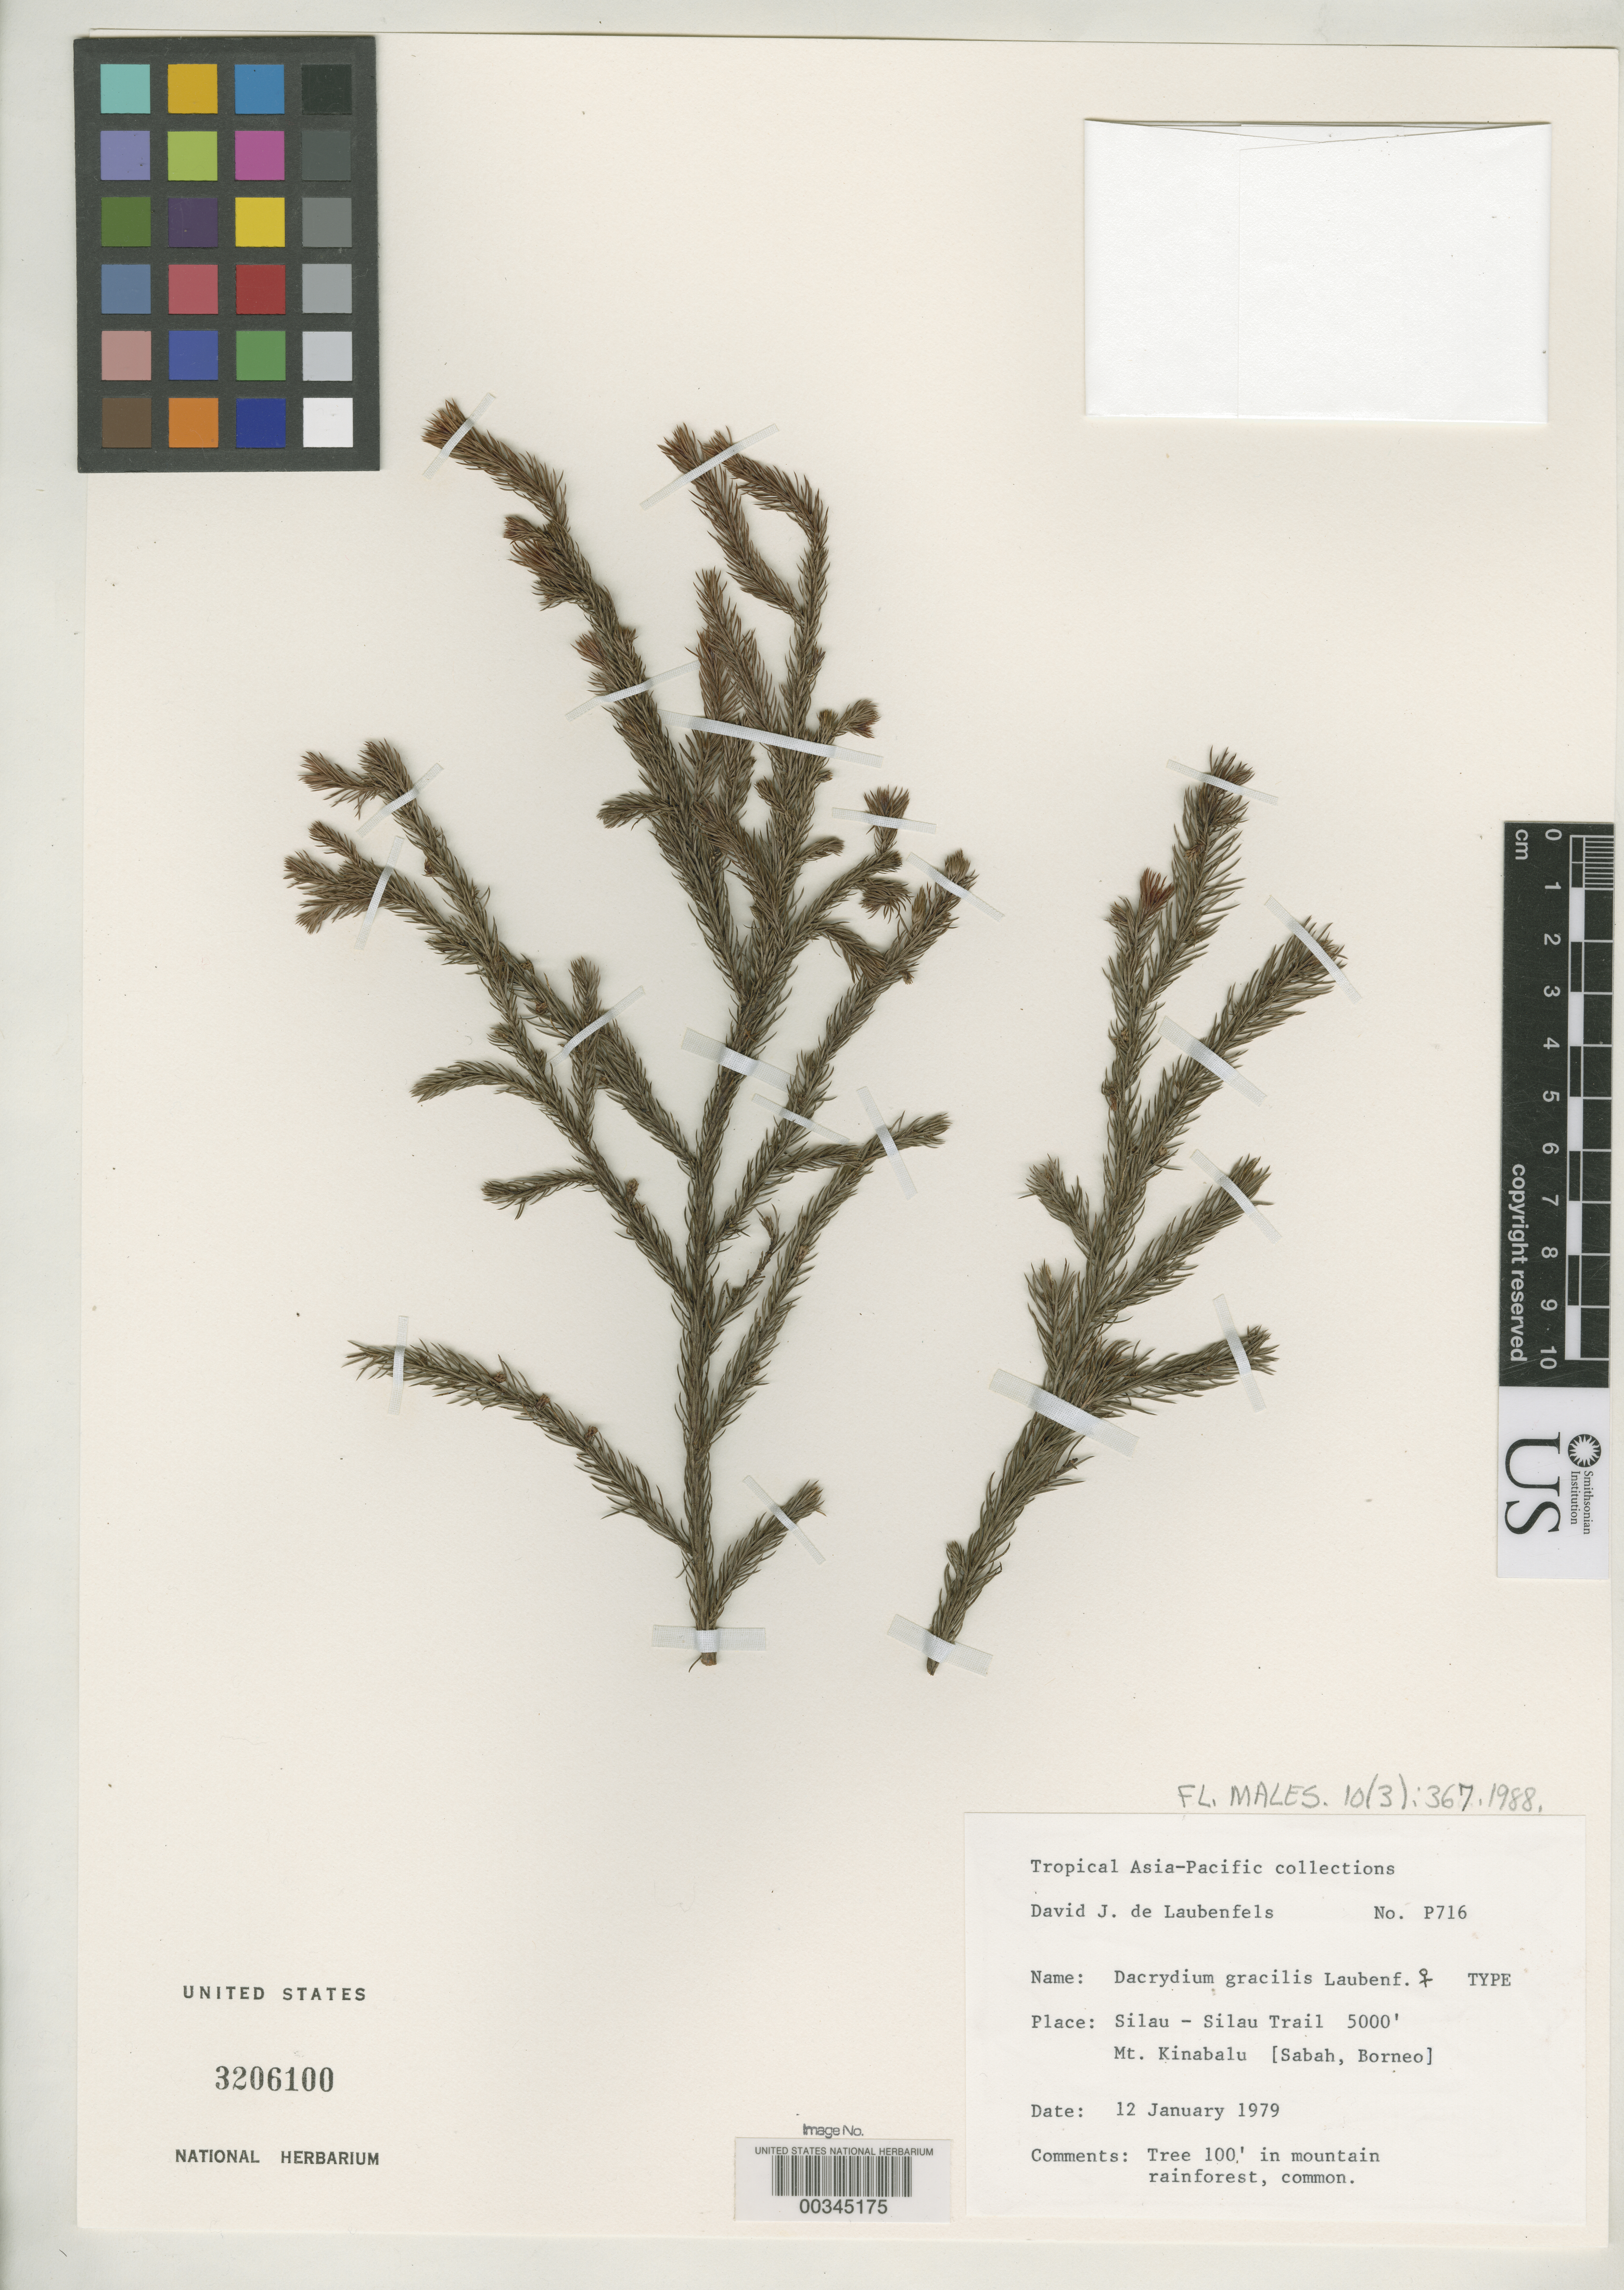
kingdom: Plantae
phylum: Tracheophyta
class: Pinopsida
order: Pinales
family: Podocarpaceae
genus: Dacrydium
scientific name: Dacrydium gracilis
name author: de Laub.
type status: Isotype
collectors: D. J. de Laubenfels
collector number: P716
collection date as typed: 12 Jan 1979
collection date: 1979-01-12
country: Malaysia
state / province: Sabah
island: Borneo Island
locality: Silau - Silau trail, Mt. Kinabalu.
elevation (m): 1524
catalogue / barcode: US 3206100